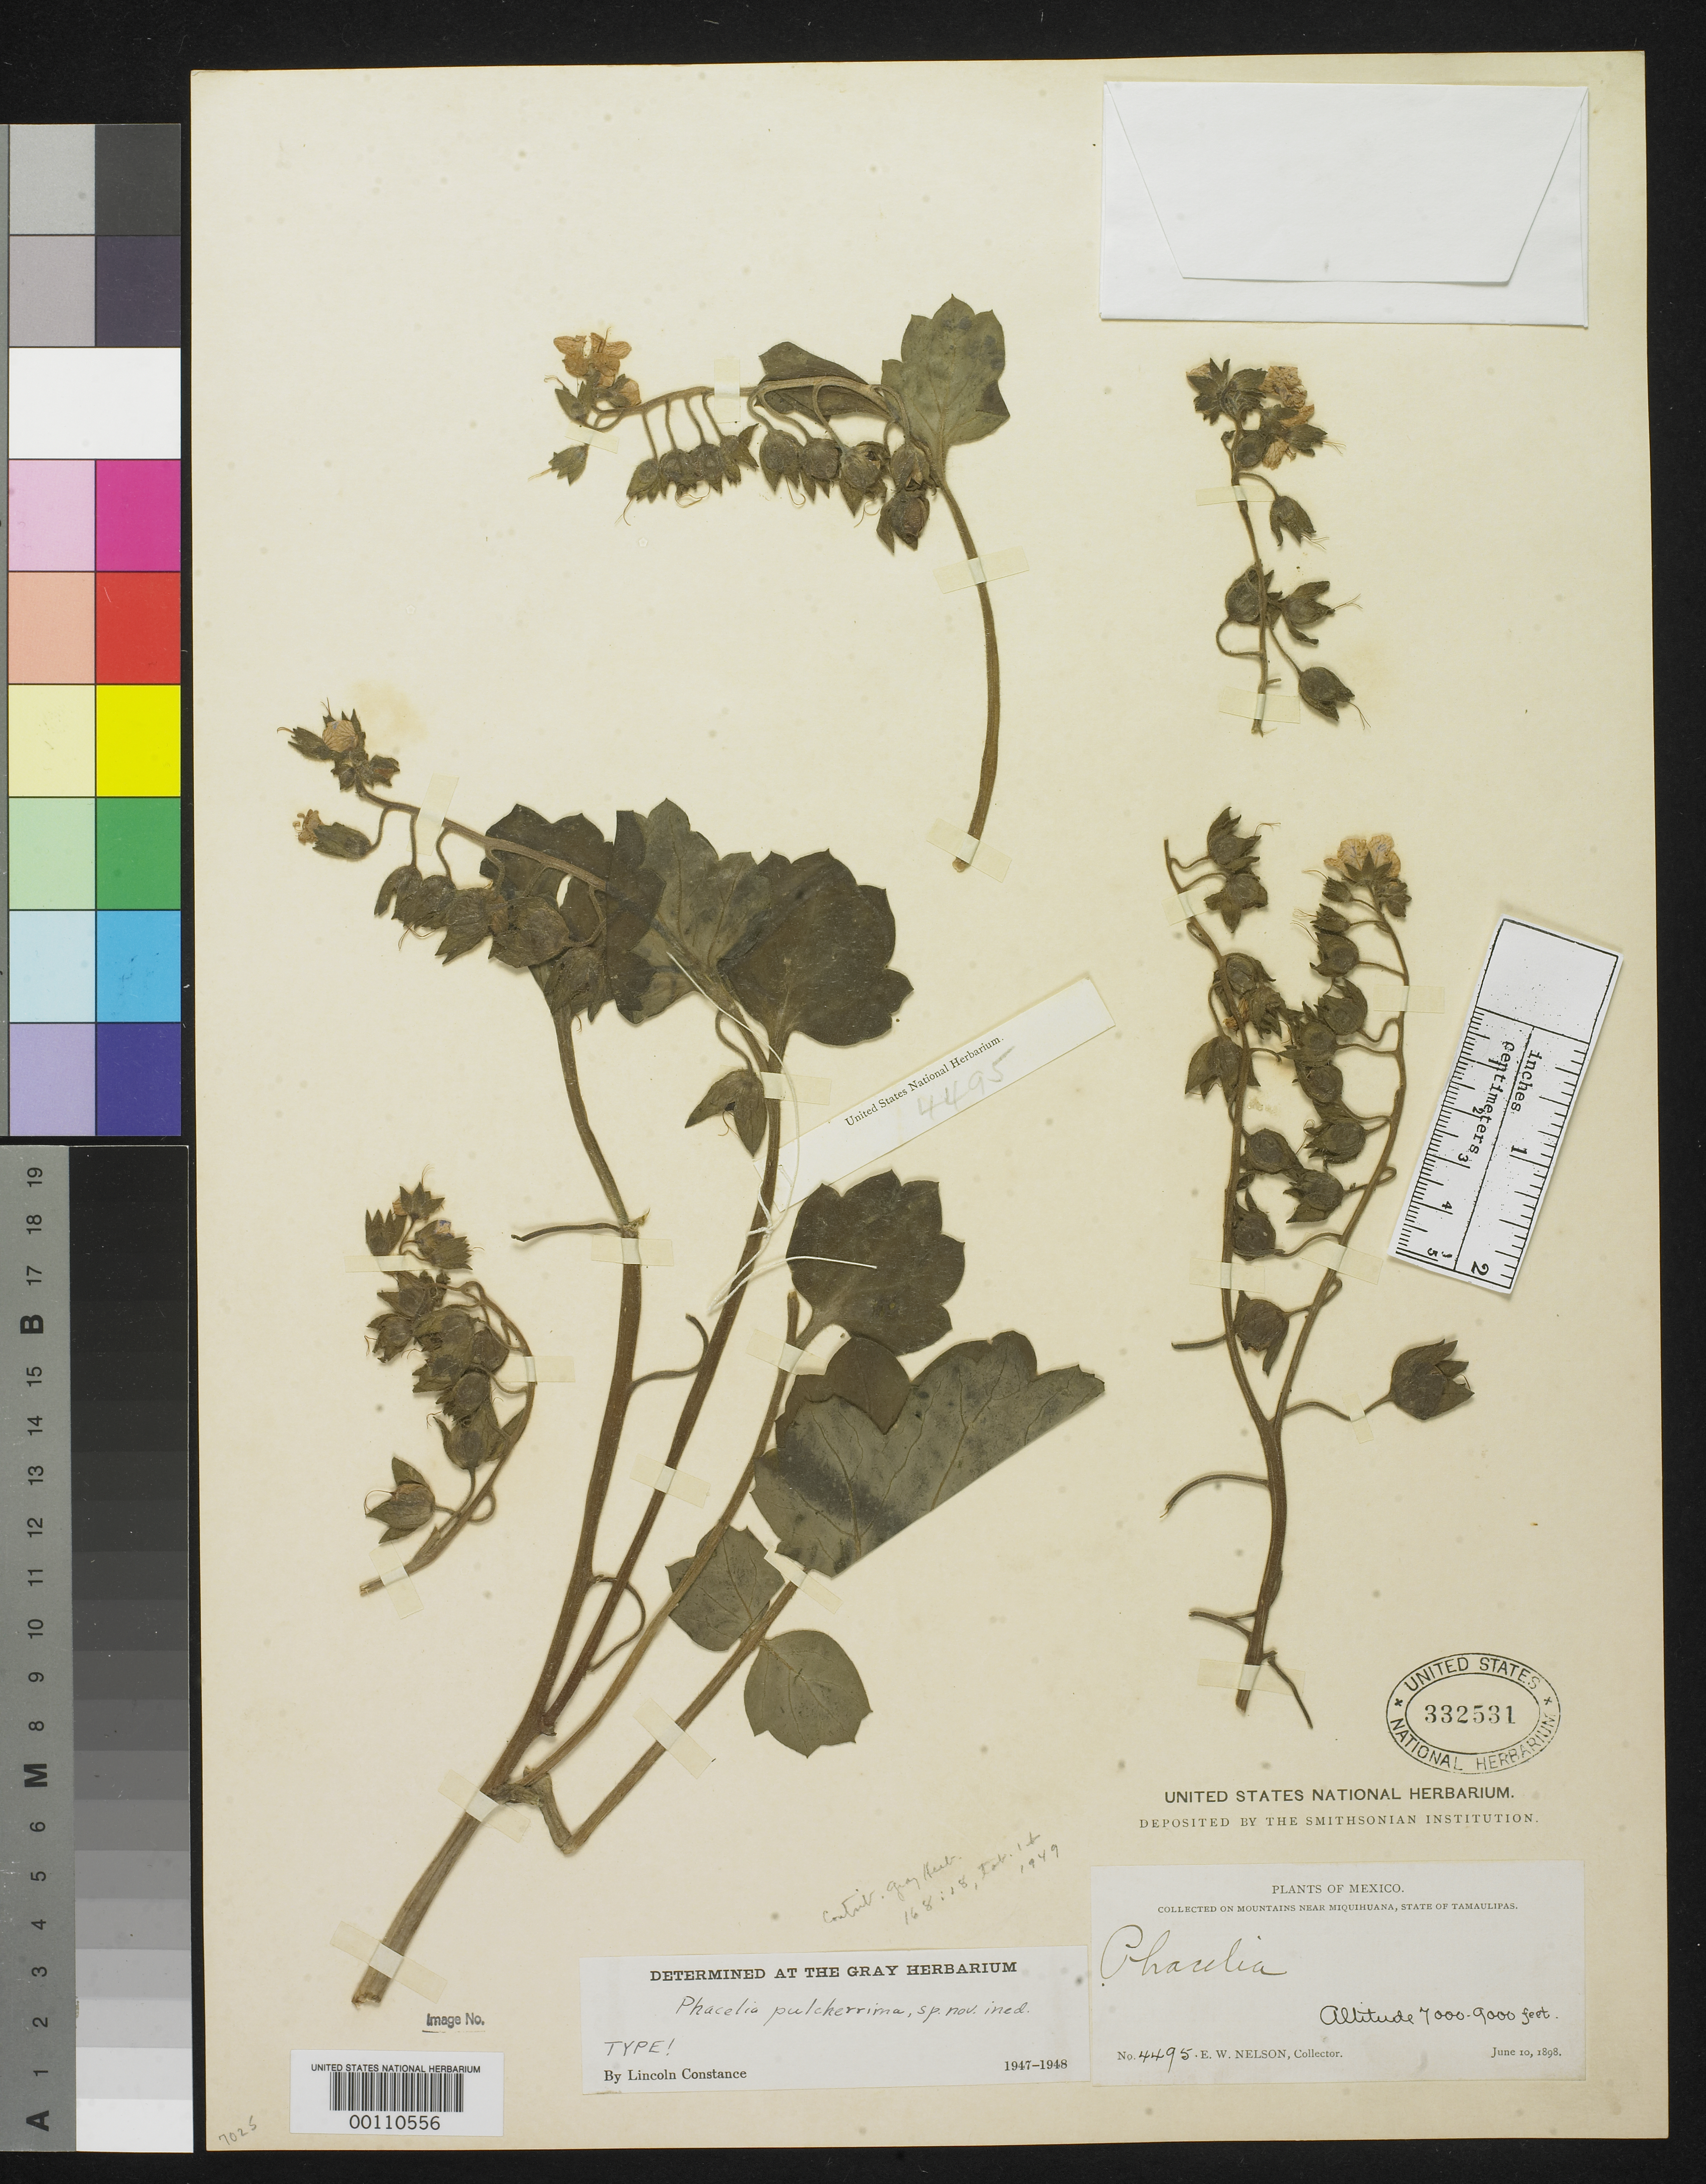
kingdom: Plantae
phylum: Tracheophyta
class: Magnoliopsida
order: Boraginales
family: Hydrophyllaceae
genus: Phacelia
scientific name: Phacelia pulcherrima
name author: Constance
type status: Holotype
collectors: E. W. Nelson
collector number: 4495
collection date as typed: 10 Jun 1898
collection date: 1898-06-10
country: Mexico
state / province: Tamaulipas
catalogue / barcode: US 332531